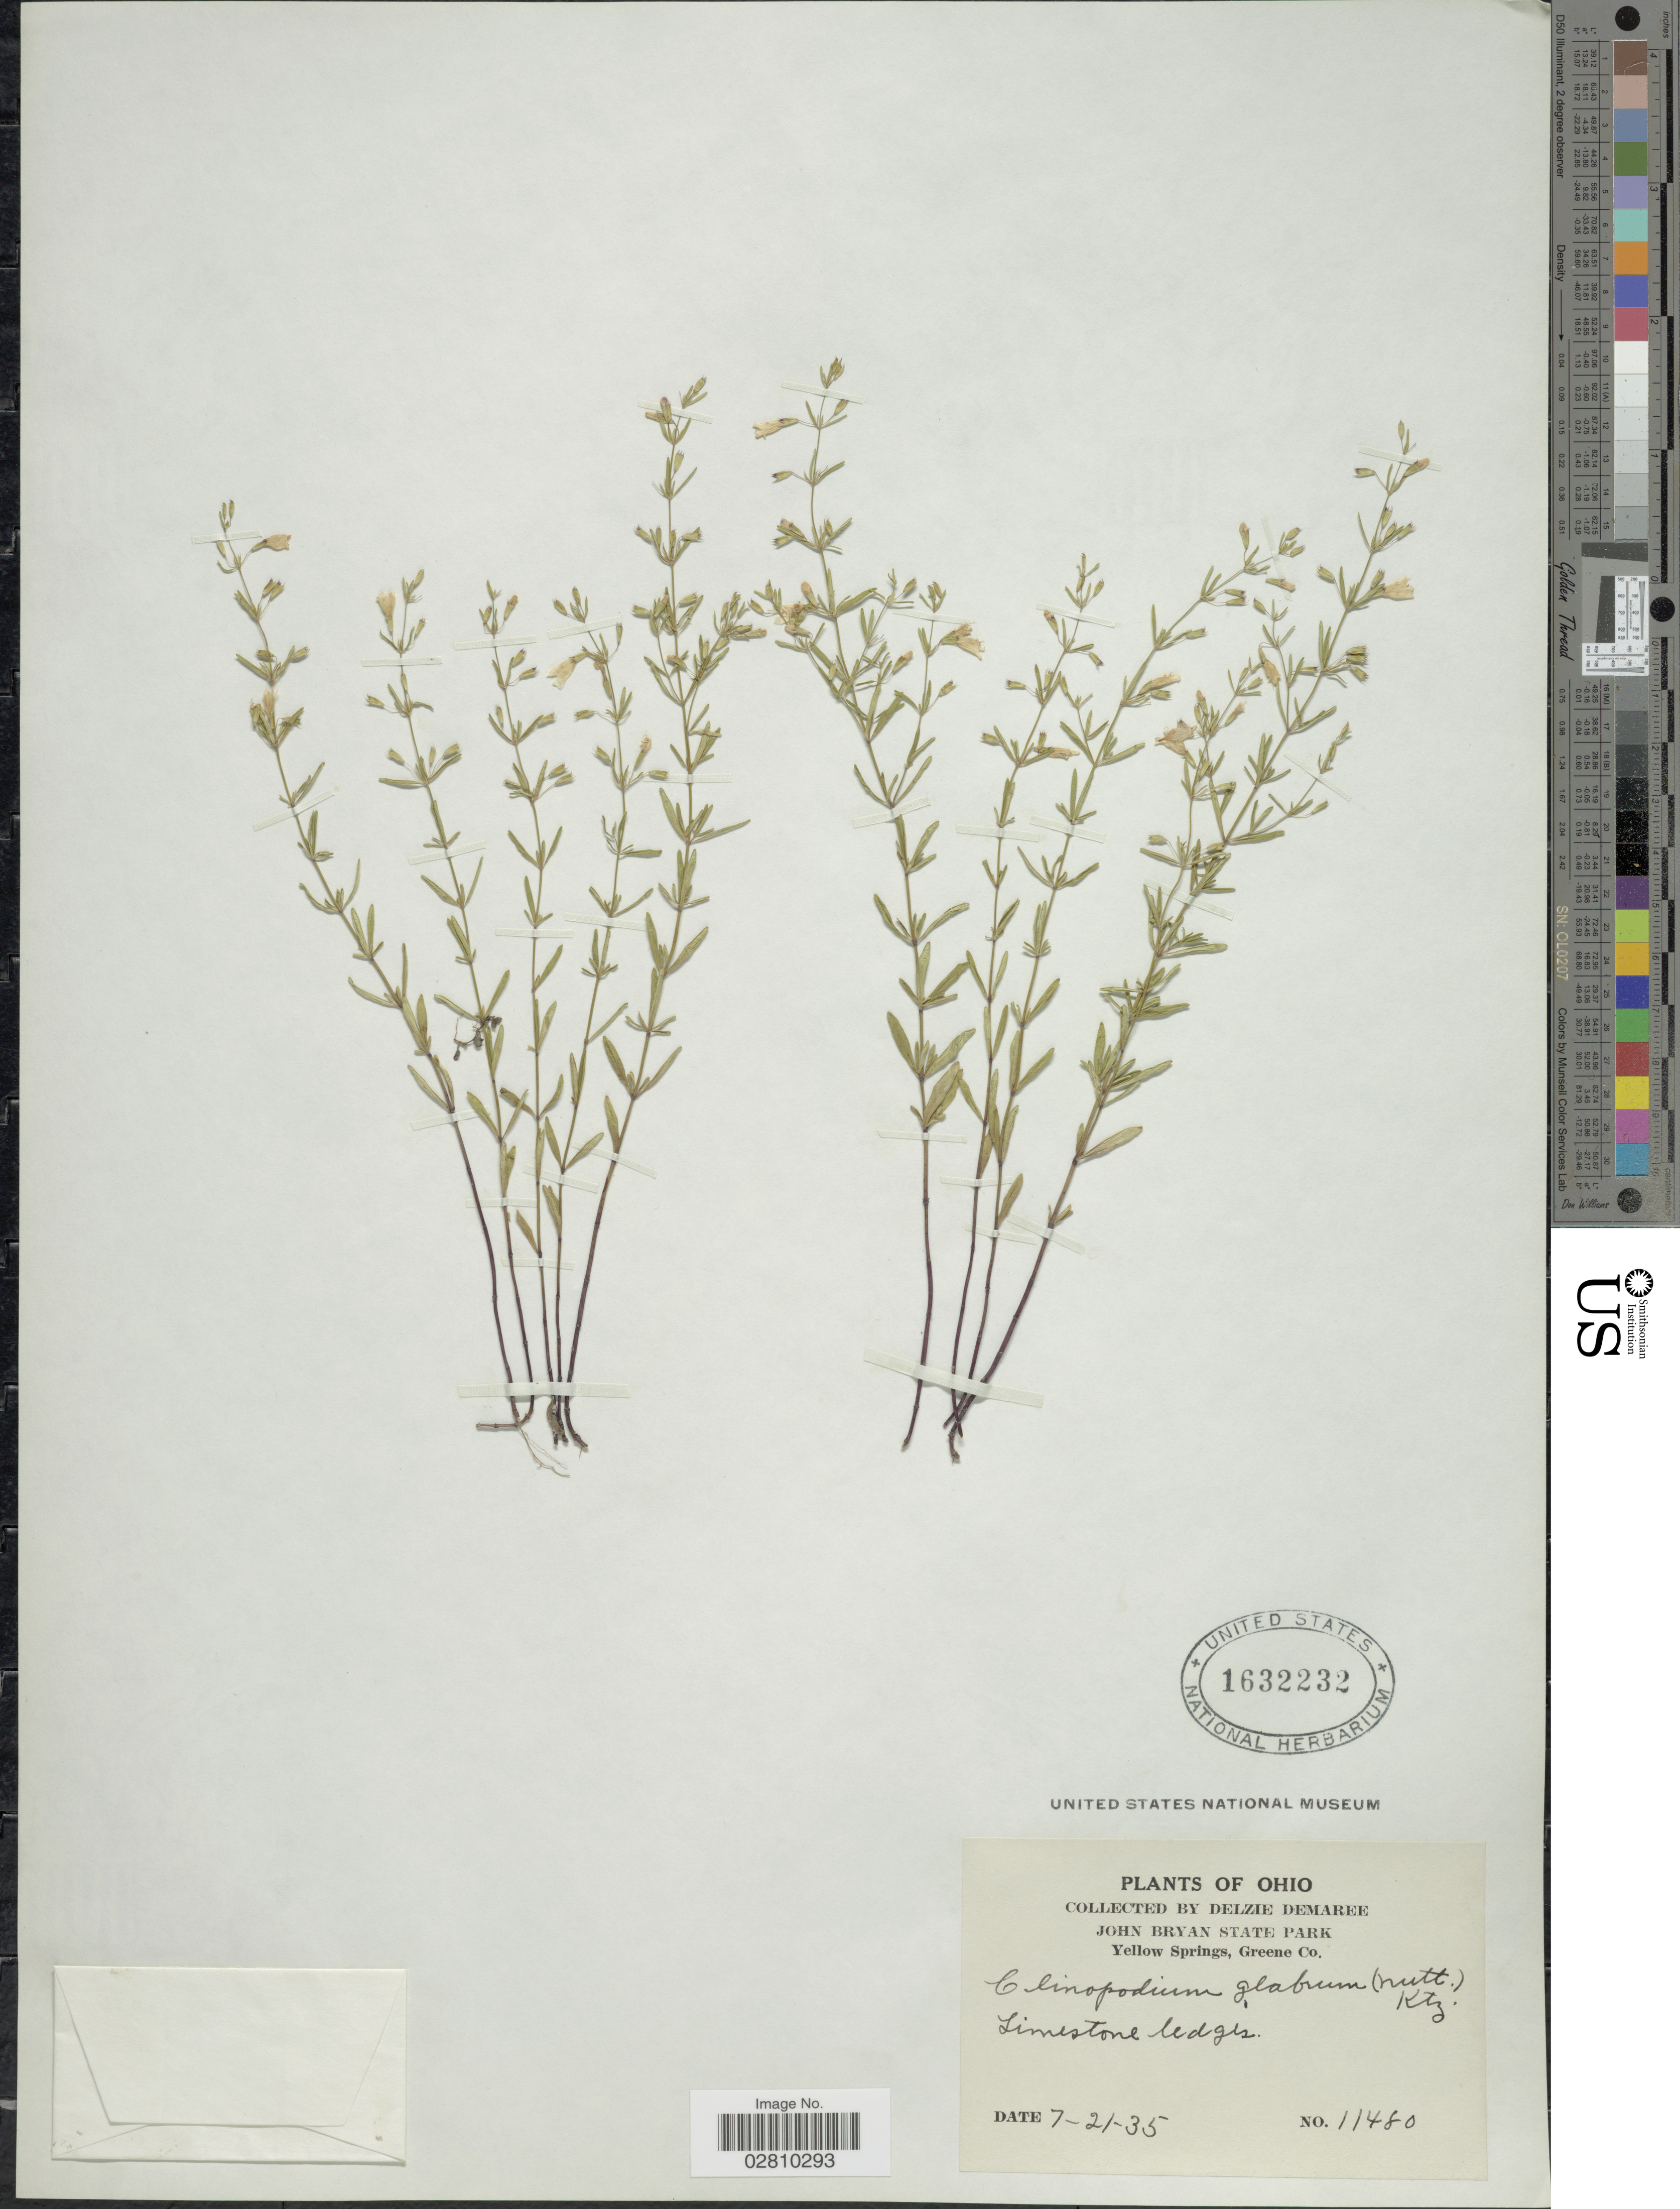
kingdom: Plantae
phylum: Tracheophyta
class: Magnoliopsida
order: Lamiales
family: Lamiaceae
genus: Clinopodium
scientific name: Clinopodium glabrum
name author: (Nutt.) Kuntze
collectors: D. Demaree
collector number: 11480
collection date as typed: Transcribed d/m/y: 21/7/35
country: United States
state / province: Ohio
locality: John Bryan State Park. Yellow Springs, Greene Co. Limestone ledges.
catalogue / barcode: US 1632232